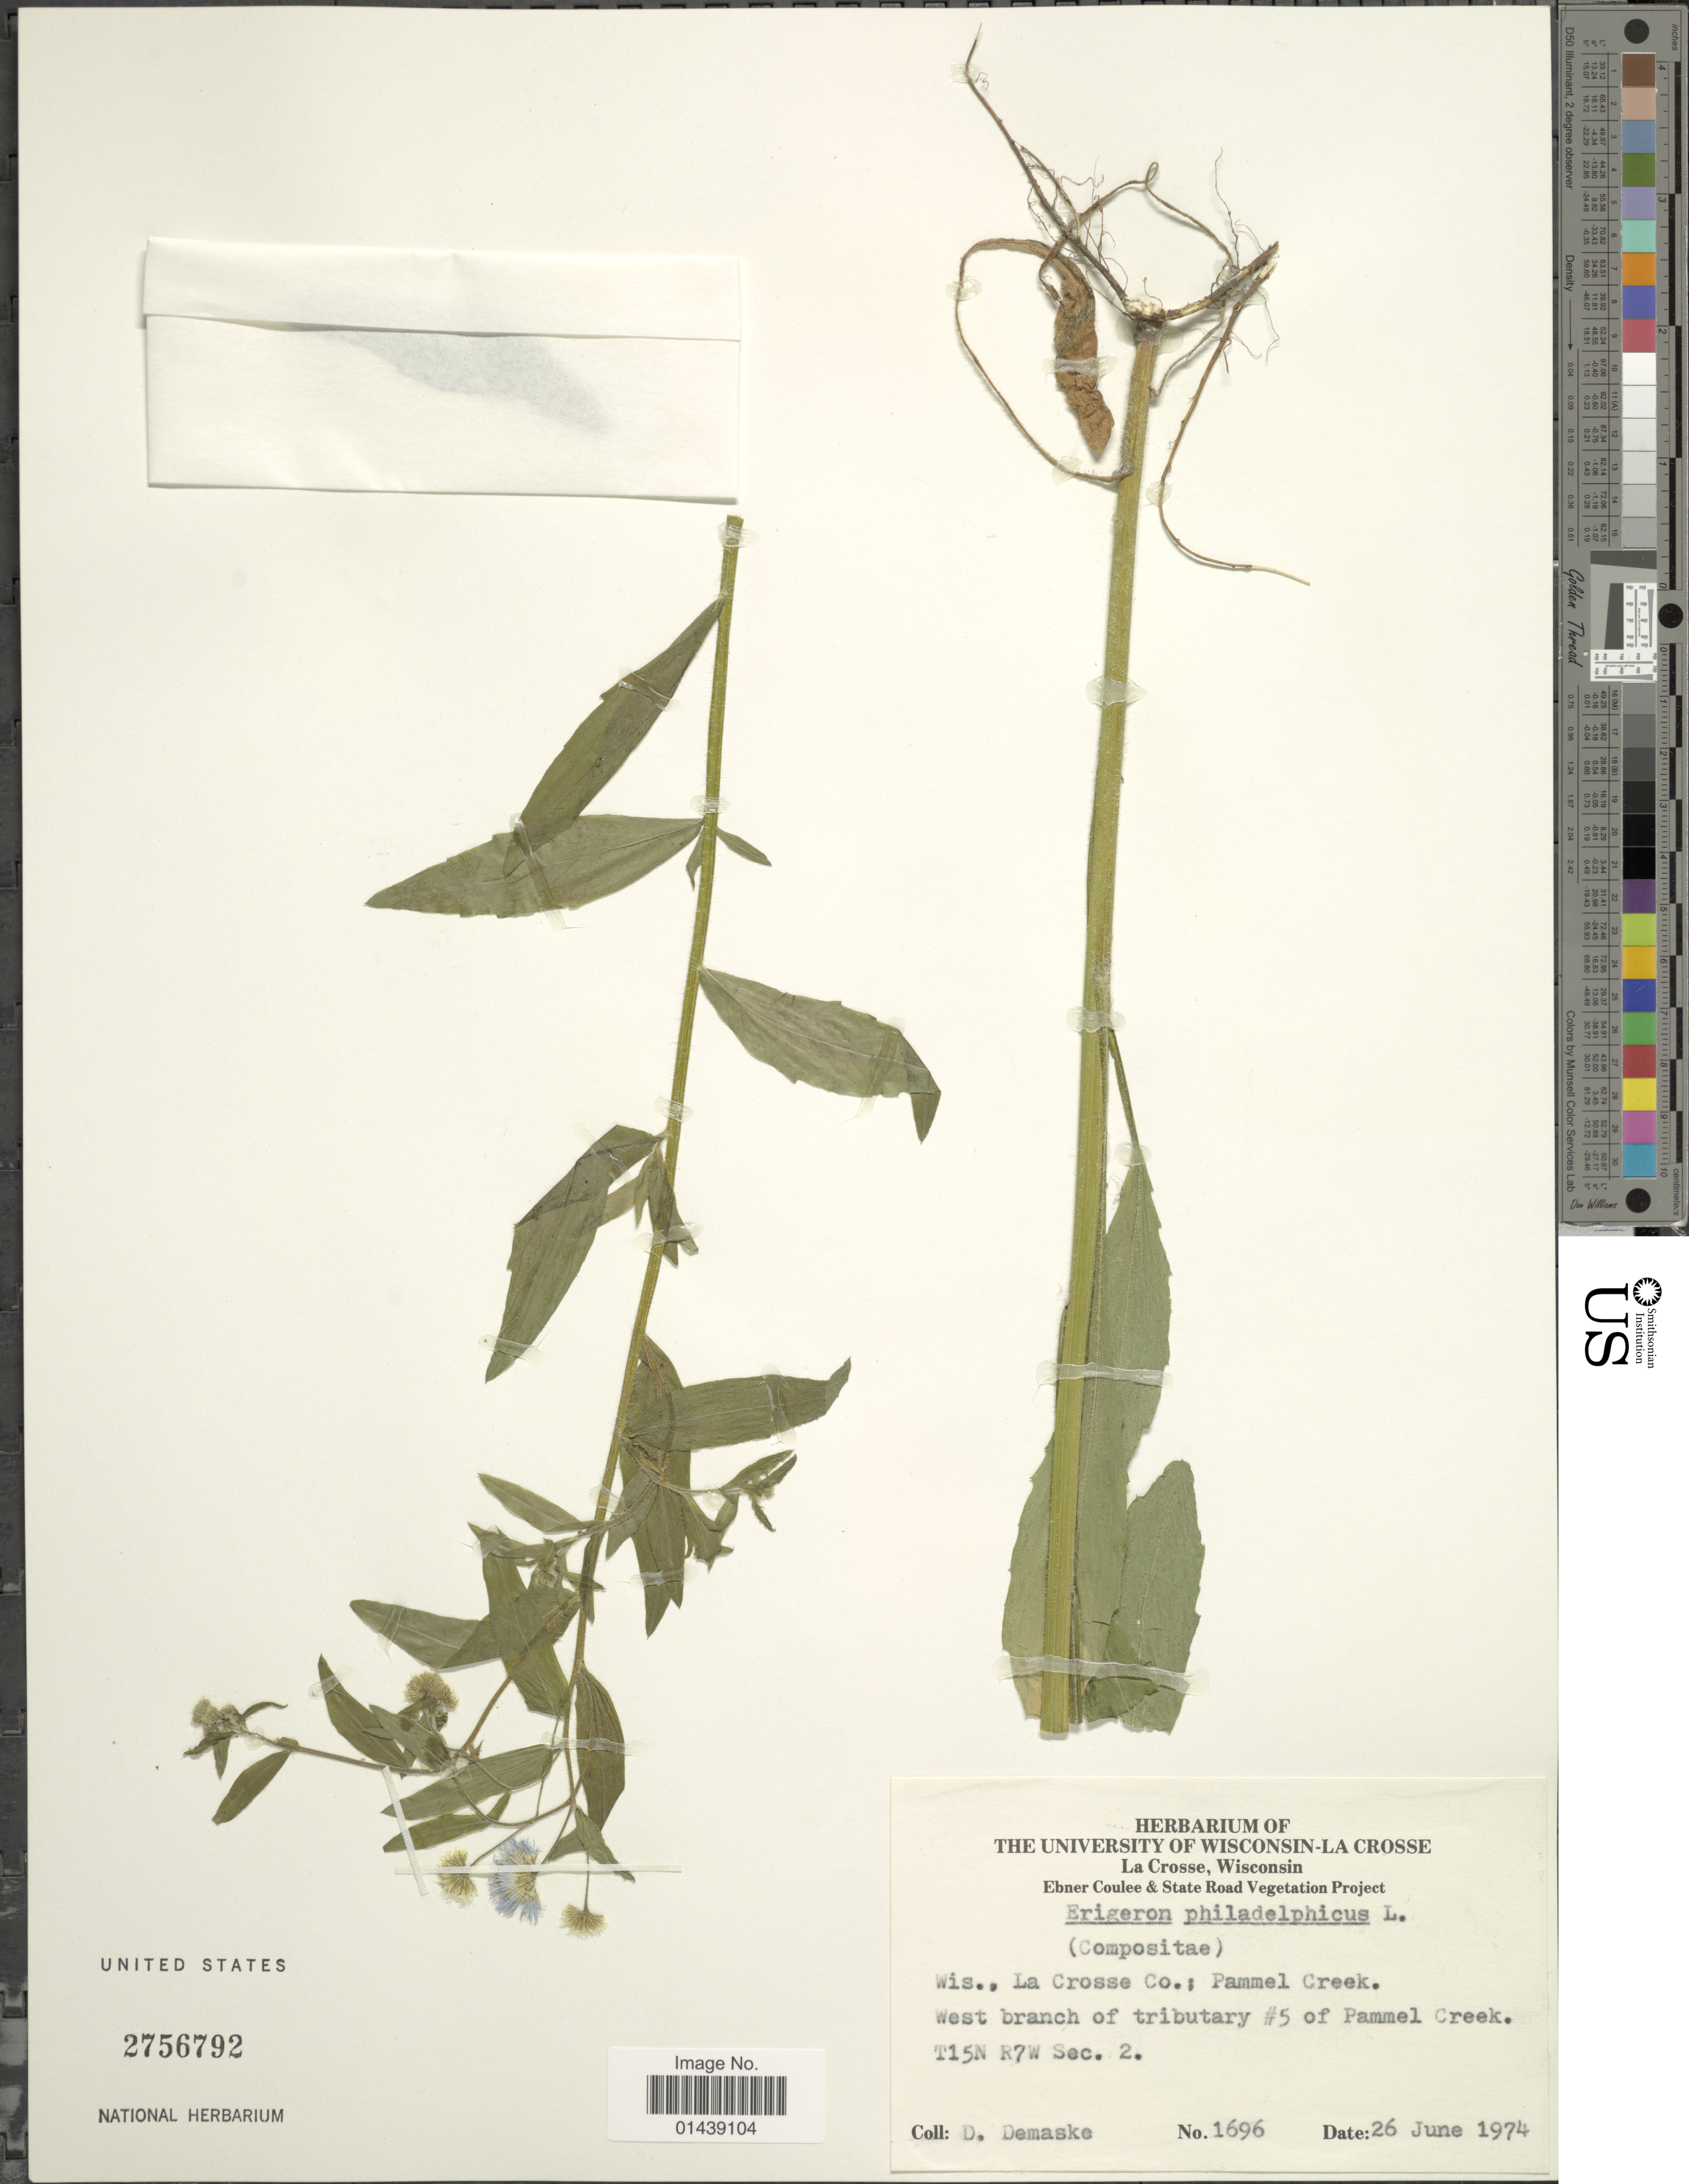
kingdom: Plantae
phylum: Tracheophyta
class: Magnoliopsida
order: Asterales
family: Asteraceae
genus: Erigeron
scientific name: Erigeron philadelphicus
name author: L.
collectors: D. Demaske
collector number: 1696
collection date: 1974-06-26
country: United States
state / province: Wisconsin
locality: La Crosse Co.; Pammel Creek. West branch of tributary #5 of Pammel Creek. T15N R7W Sec. 2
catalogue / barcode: US 2756792